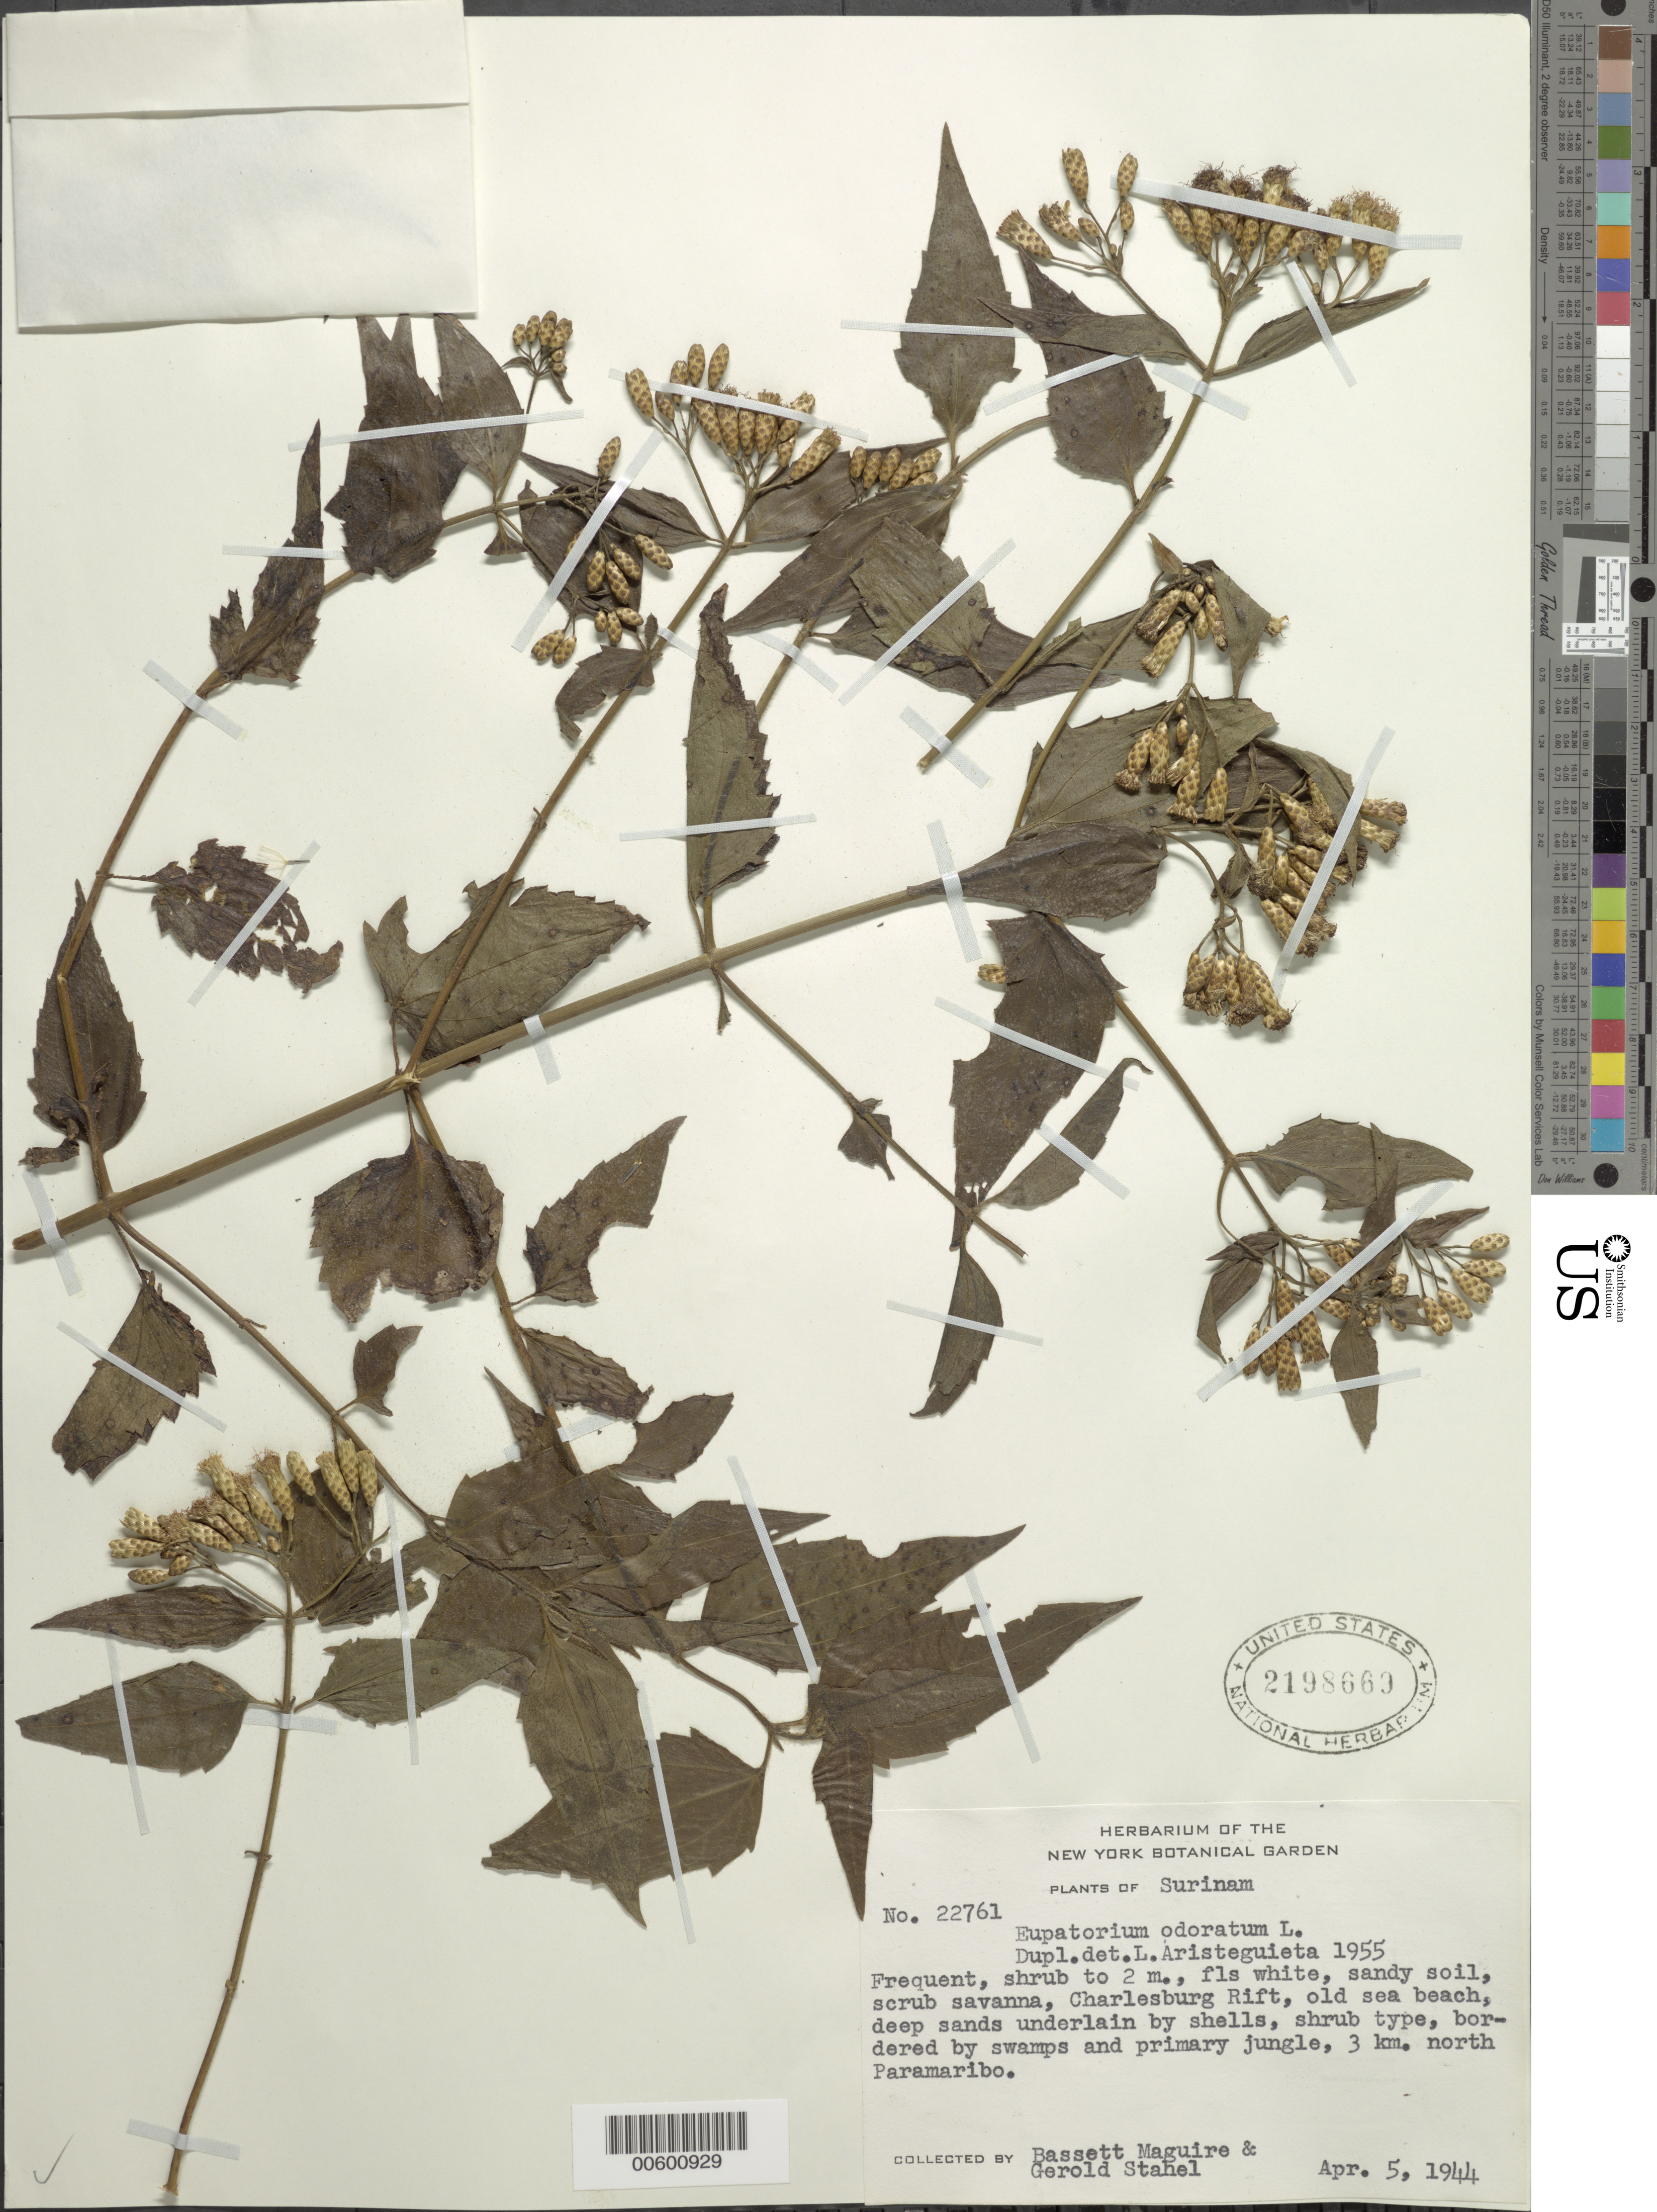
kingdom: Plantae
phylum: Tracheophyta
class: Magnoliopsida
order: Asterales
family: Asteraceae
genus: Chromolaena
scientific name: Chromolaena odorata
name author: (L.) R.M. King & H. Rob.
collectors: B. Maguire & G. Stahel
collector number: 22761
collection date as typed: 5-Apr-44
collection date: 1944-04-05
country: Suriname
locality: Paramaribo, 3 km N of, Charlesburg Rift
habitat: Sandy soil, scrub savanna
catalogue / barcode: US 2198669